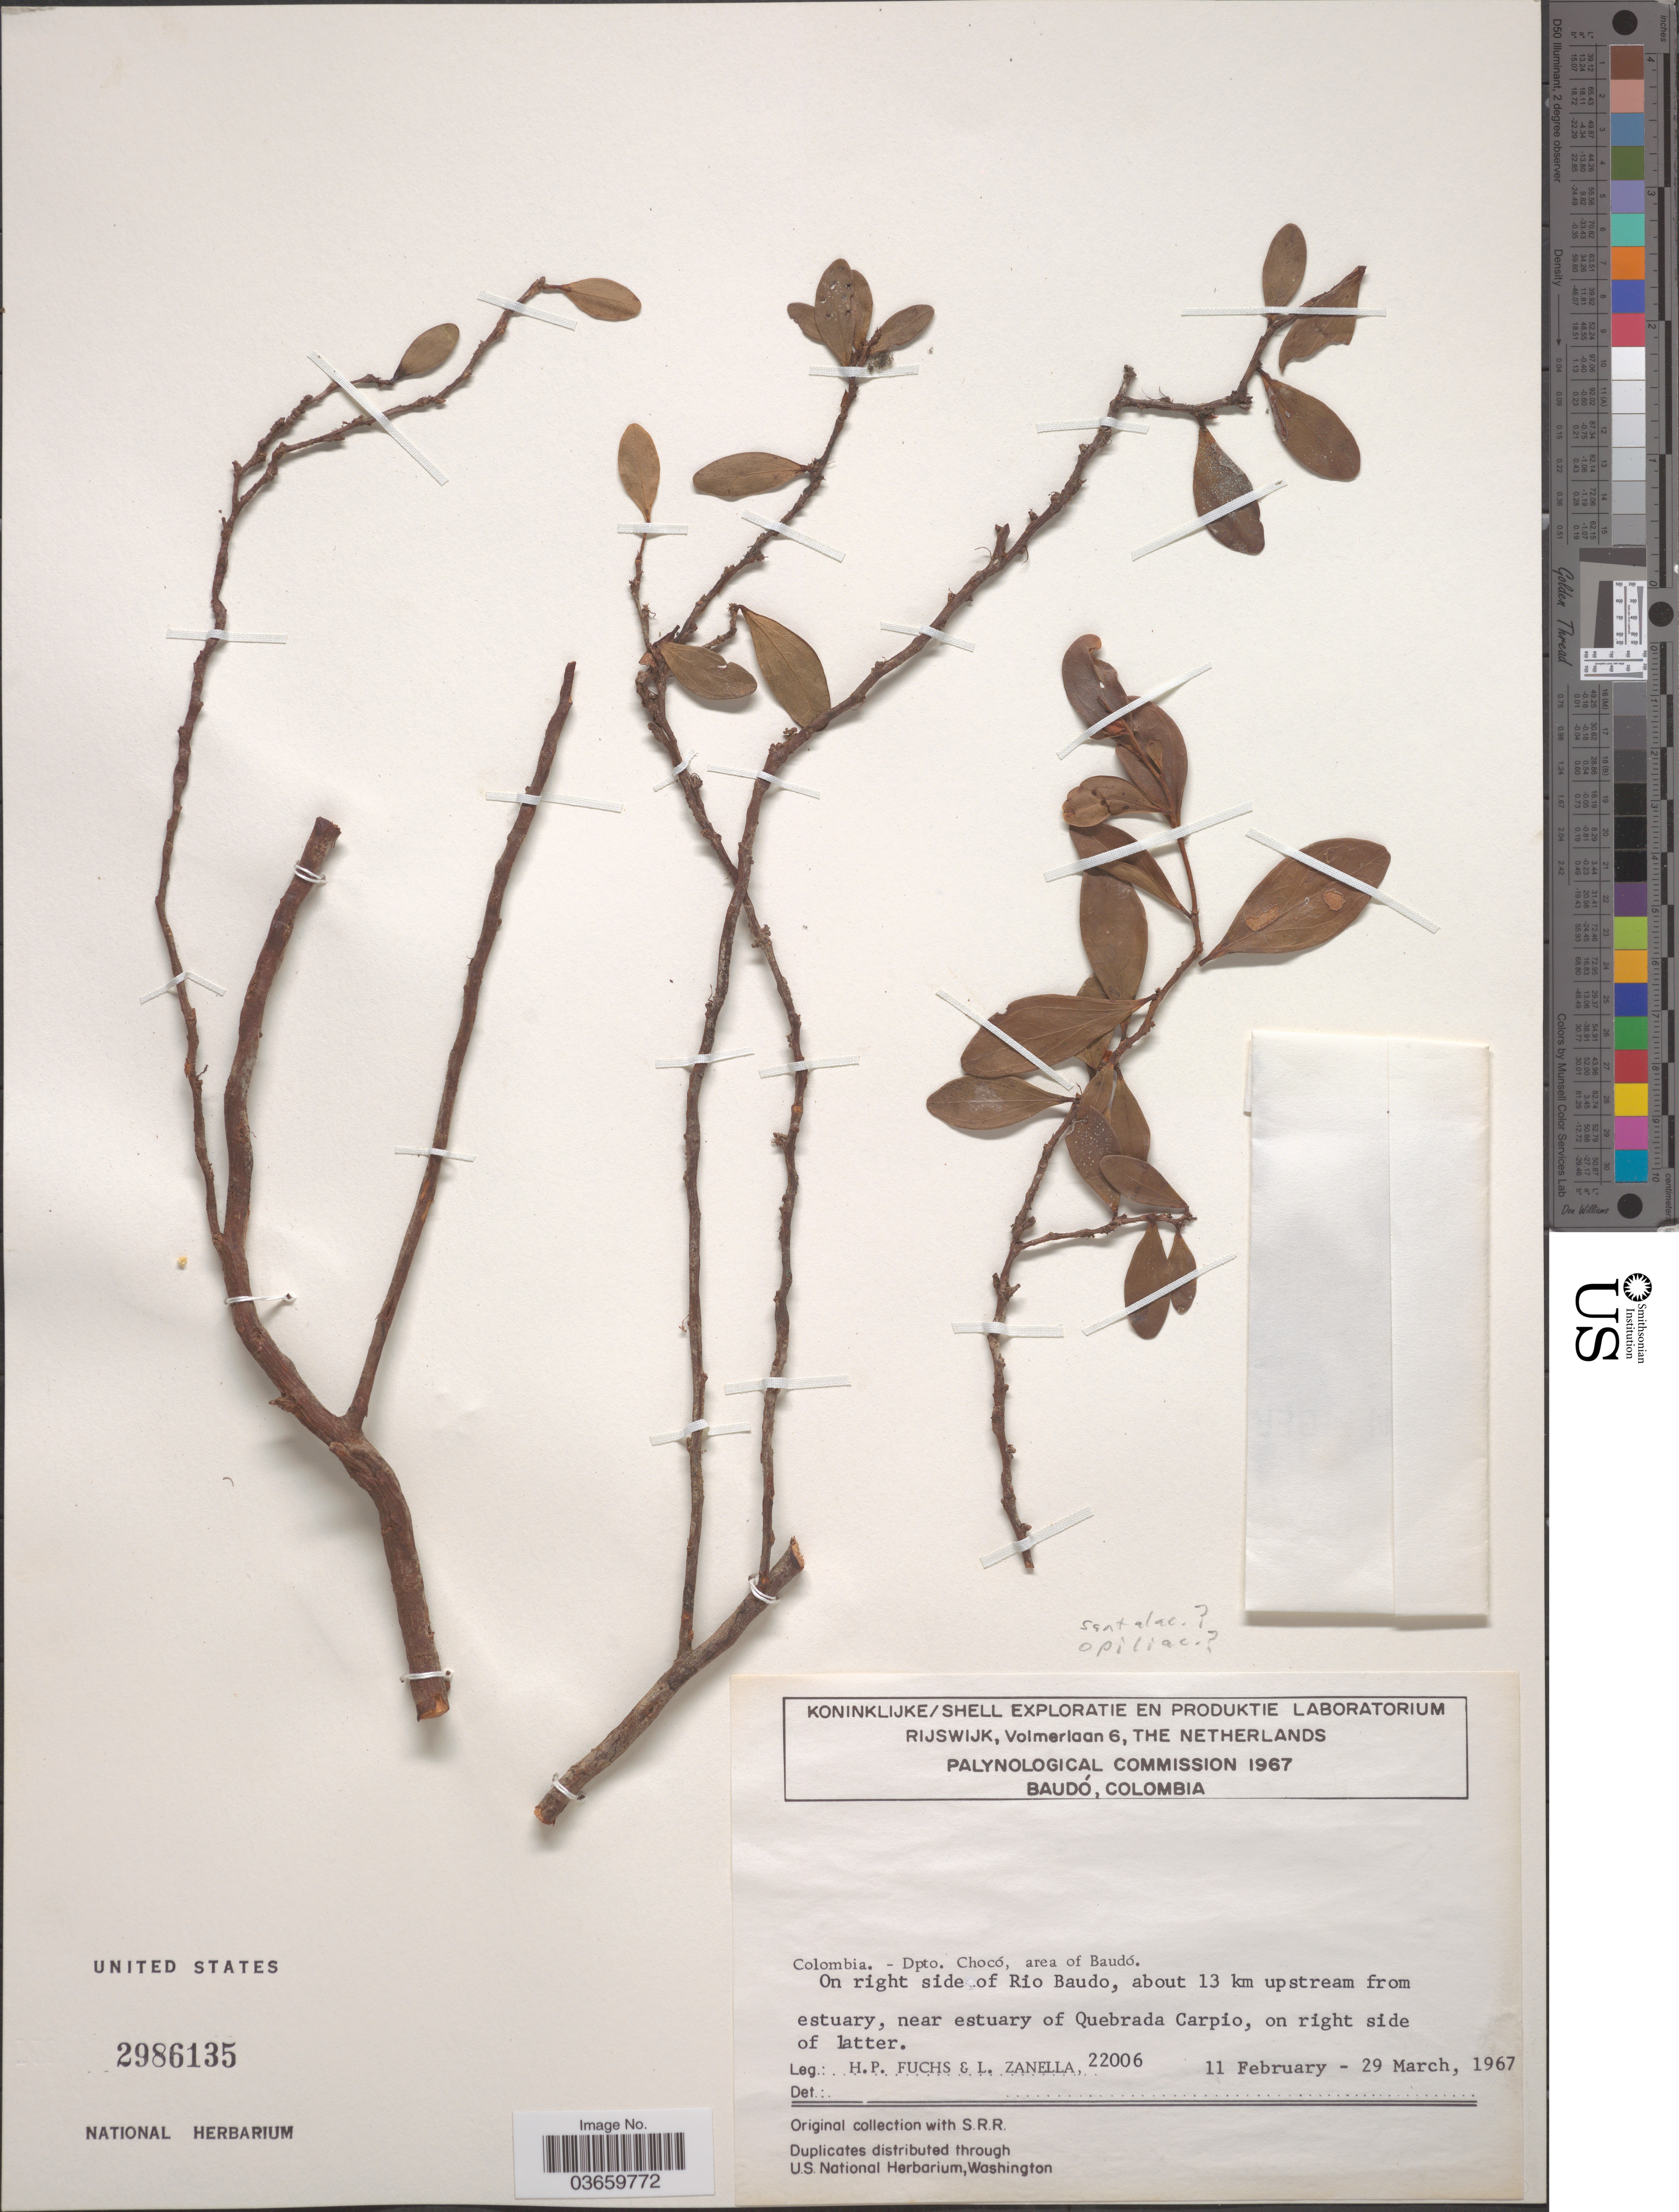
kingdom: Plantae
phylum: Tracheophyta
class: Magnoliopsida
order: Ericales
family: Ericaceae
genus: Themistoclesia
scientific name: Themistoclesia alata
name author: Luteyn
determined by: Luteyn, J. L.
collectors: H. P. Fuchs & L. Zanella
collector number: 22006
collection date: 1967-02-11/1967-03-29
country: Colombia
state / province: Chocó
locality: Dpto. Chocó, area of Baudó. On right side of Rio Baudo, about 13 km upstream from estuary, near estuary of Quebrada Carpio, on right side of latter.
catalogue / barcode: US 2986135